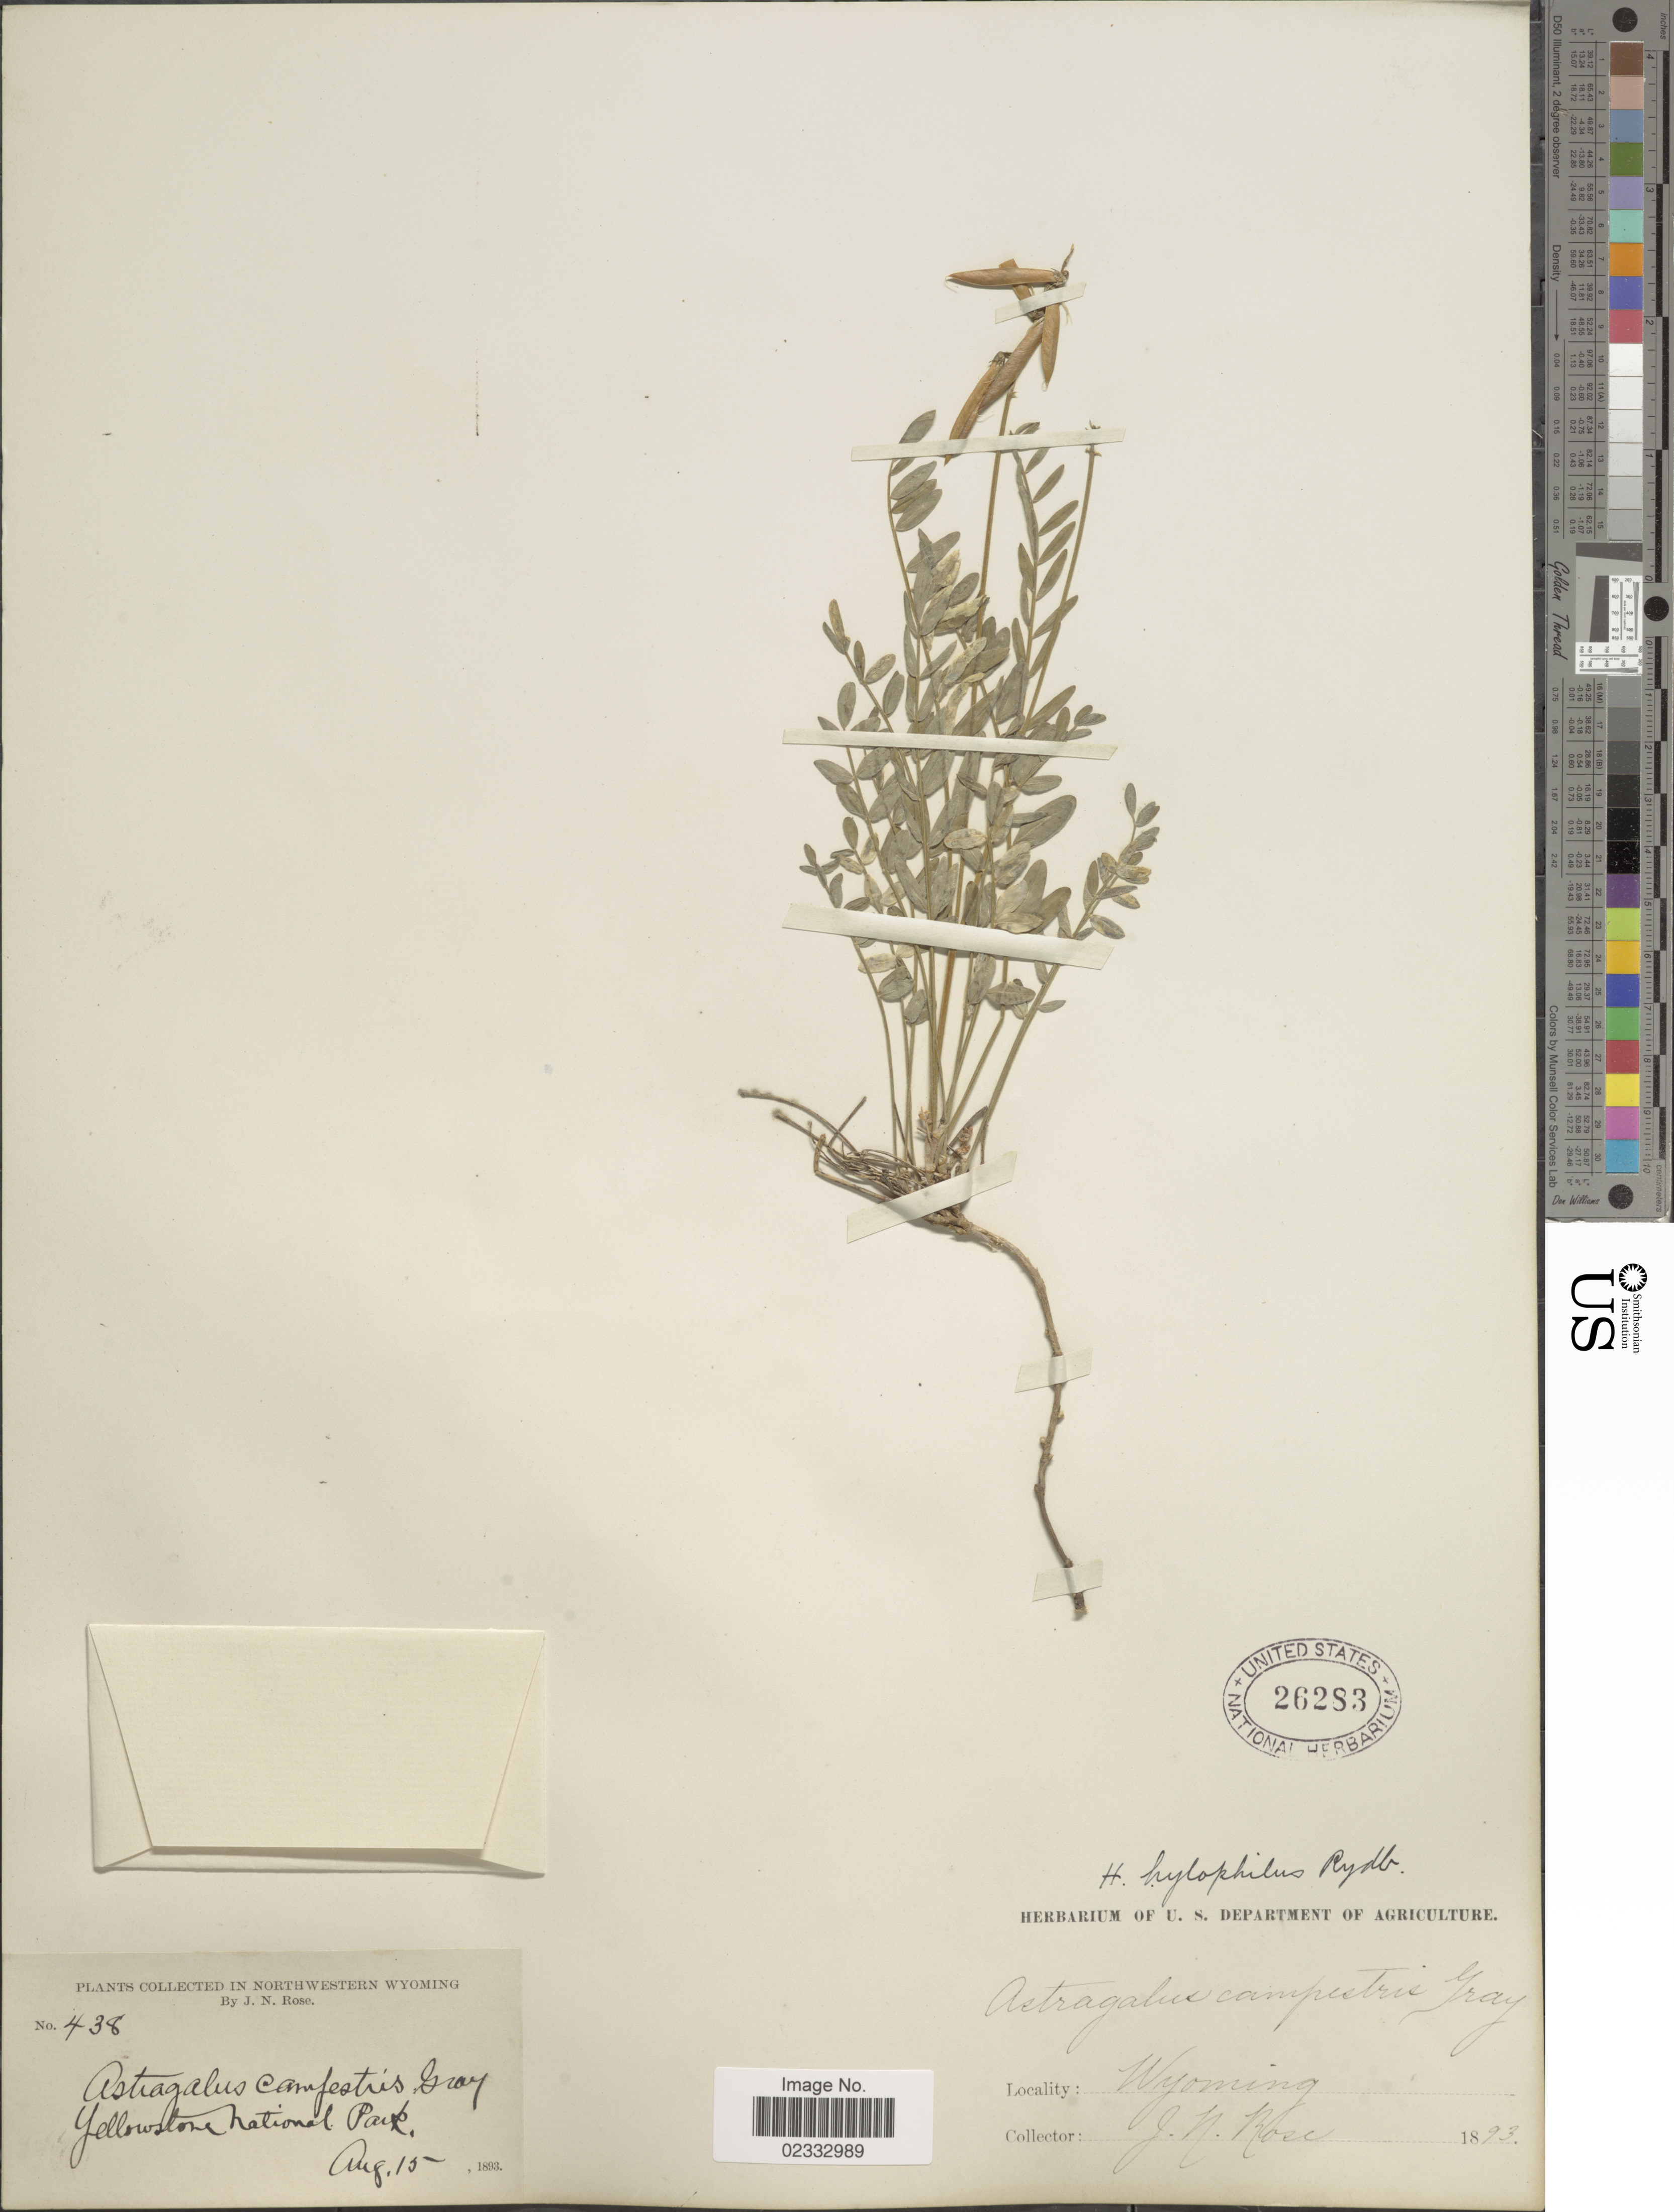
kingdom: Plantae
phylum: Tracheophyta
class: Magnoliopsida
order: Fabales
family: Fabaceae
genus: Astragalus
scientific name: Astragalus miser var. hylophilus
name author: (Rydb.) Barneby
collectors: J. N. Rose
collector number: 438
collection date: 1893-08-15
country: United States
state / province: Wyoming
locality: Yellowstone National Park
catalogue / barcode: US 26283